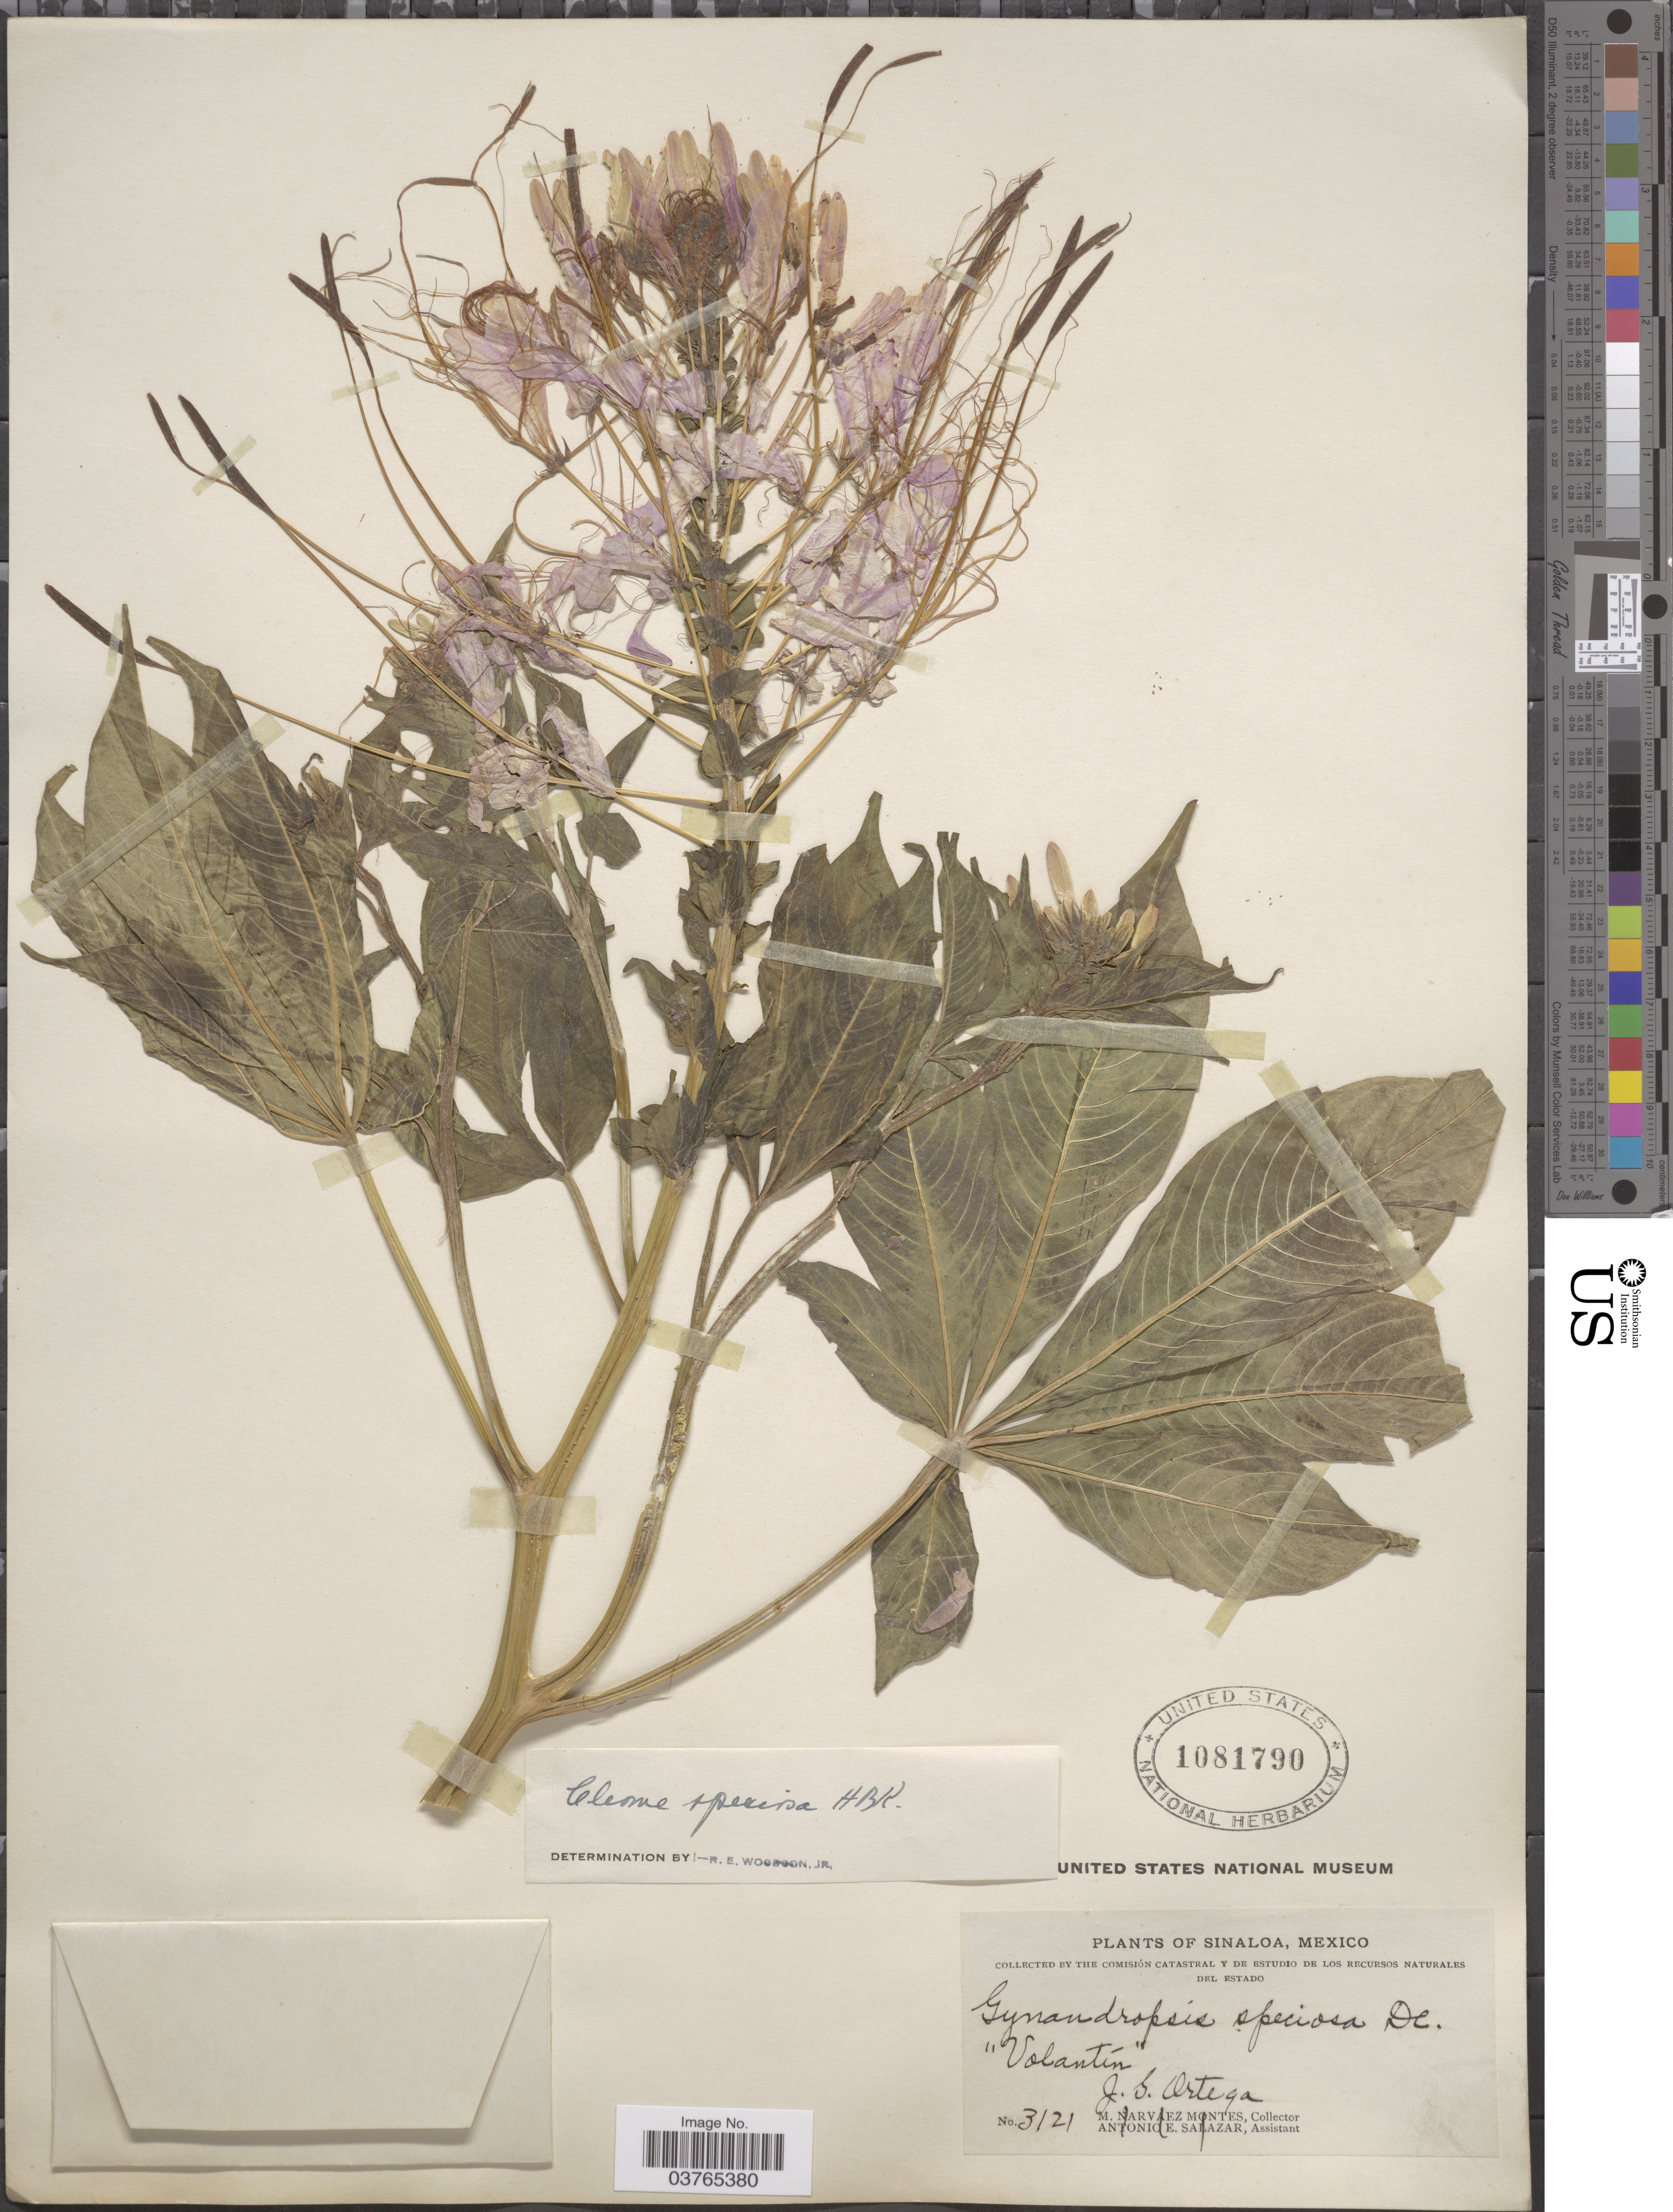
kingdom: Plantae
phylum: Tracheophyta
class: Magnoliopsida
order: Brassicales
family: Cleomaceae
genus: Cleoserrata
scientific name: Cleoserrata speciosa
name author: (Raf.) Iltis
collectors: J. S. Ortega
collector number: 3121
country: Mexico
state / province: Sinaloa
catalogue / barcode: US 1081790